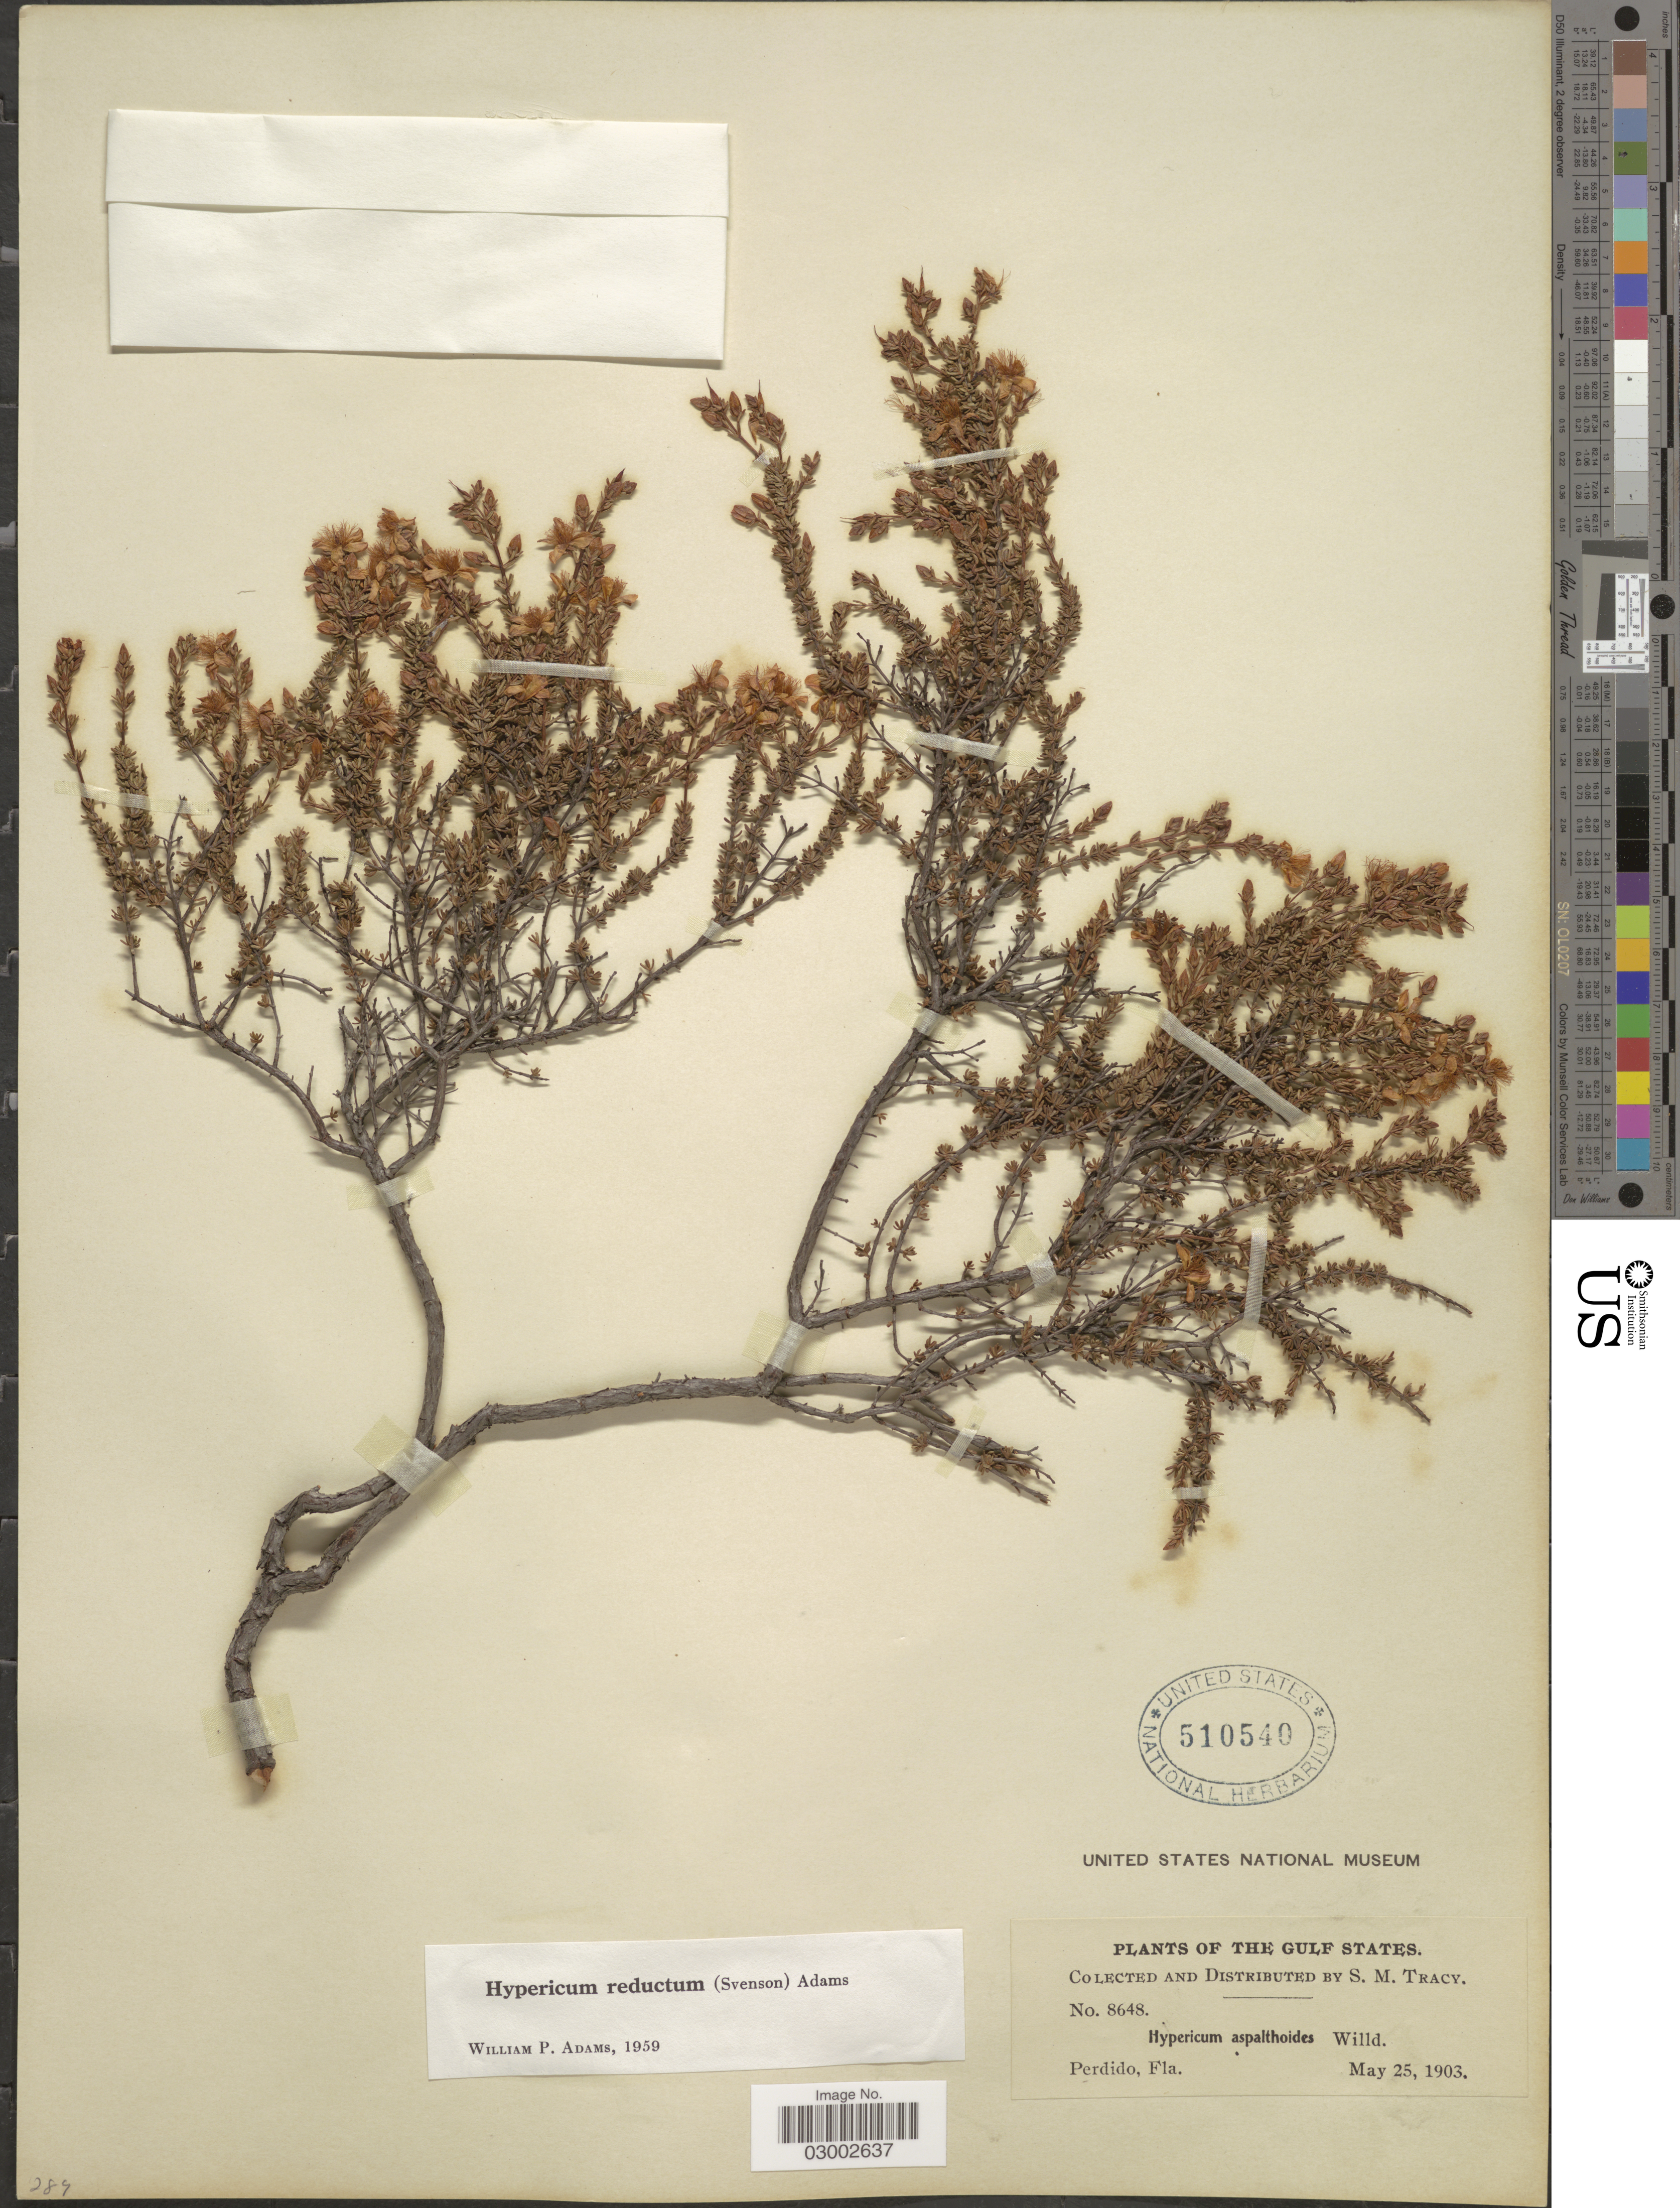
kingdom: Plantae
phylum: Tracheophyta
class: Magnoliopsida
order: Malpighiales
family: Hypericaceae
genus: Hypericum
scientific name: Hypericum tenuifolium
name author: Pursh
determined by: Strong, Mark T., (BOT), Smithsonian Institution - National Museum of Natural History (UNITED STATES)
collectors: S. M. Tracy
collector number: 8648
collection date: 1903-05-25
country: United States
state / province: Florida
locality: Perdido.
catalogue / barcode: US 510540